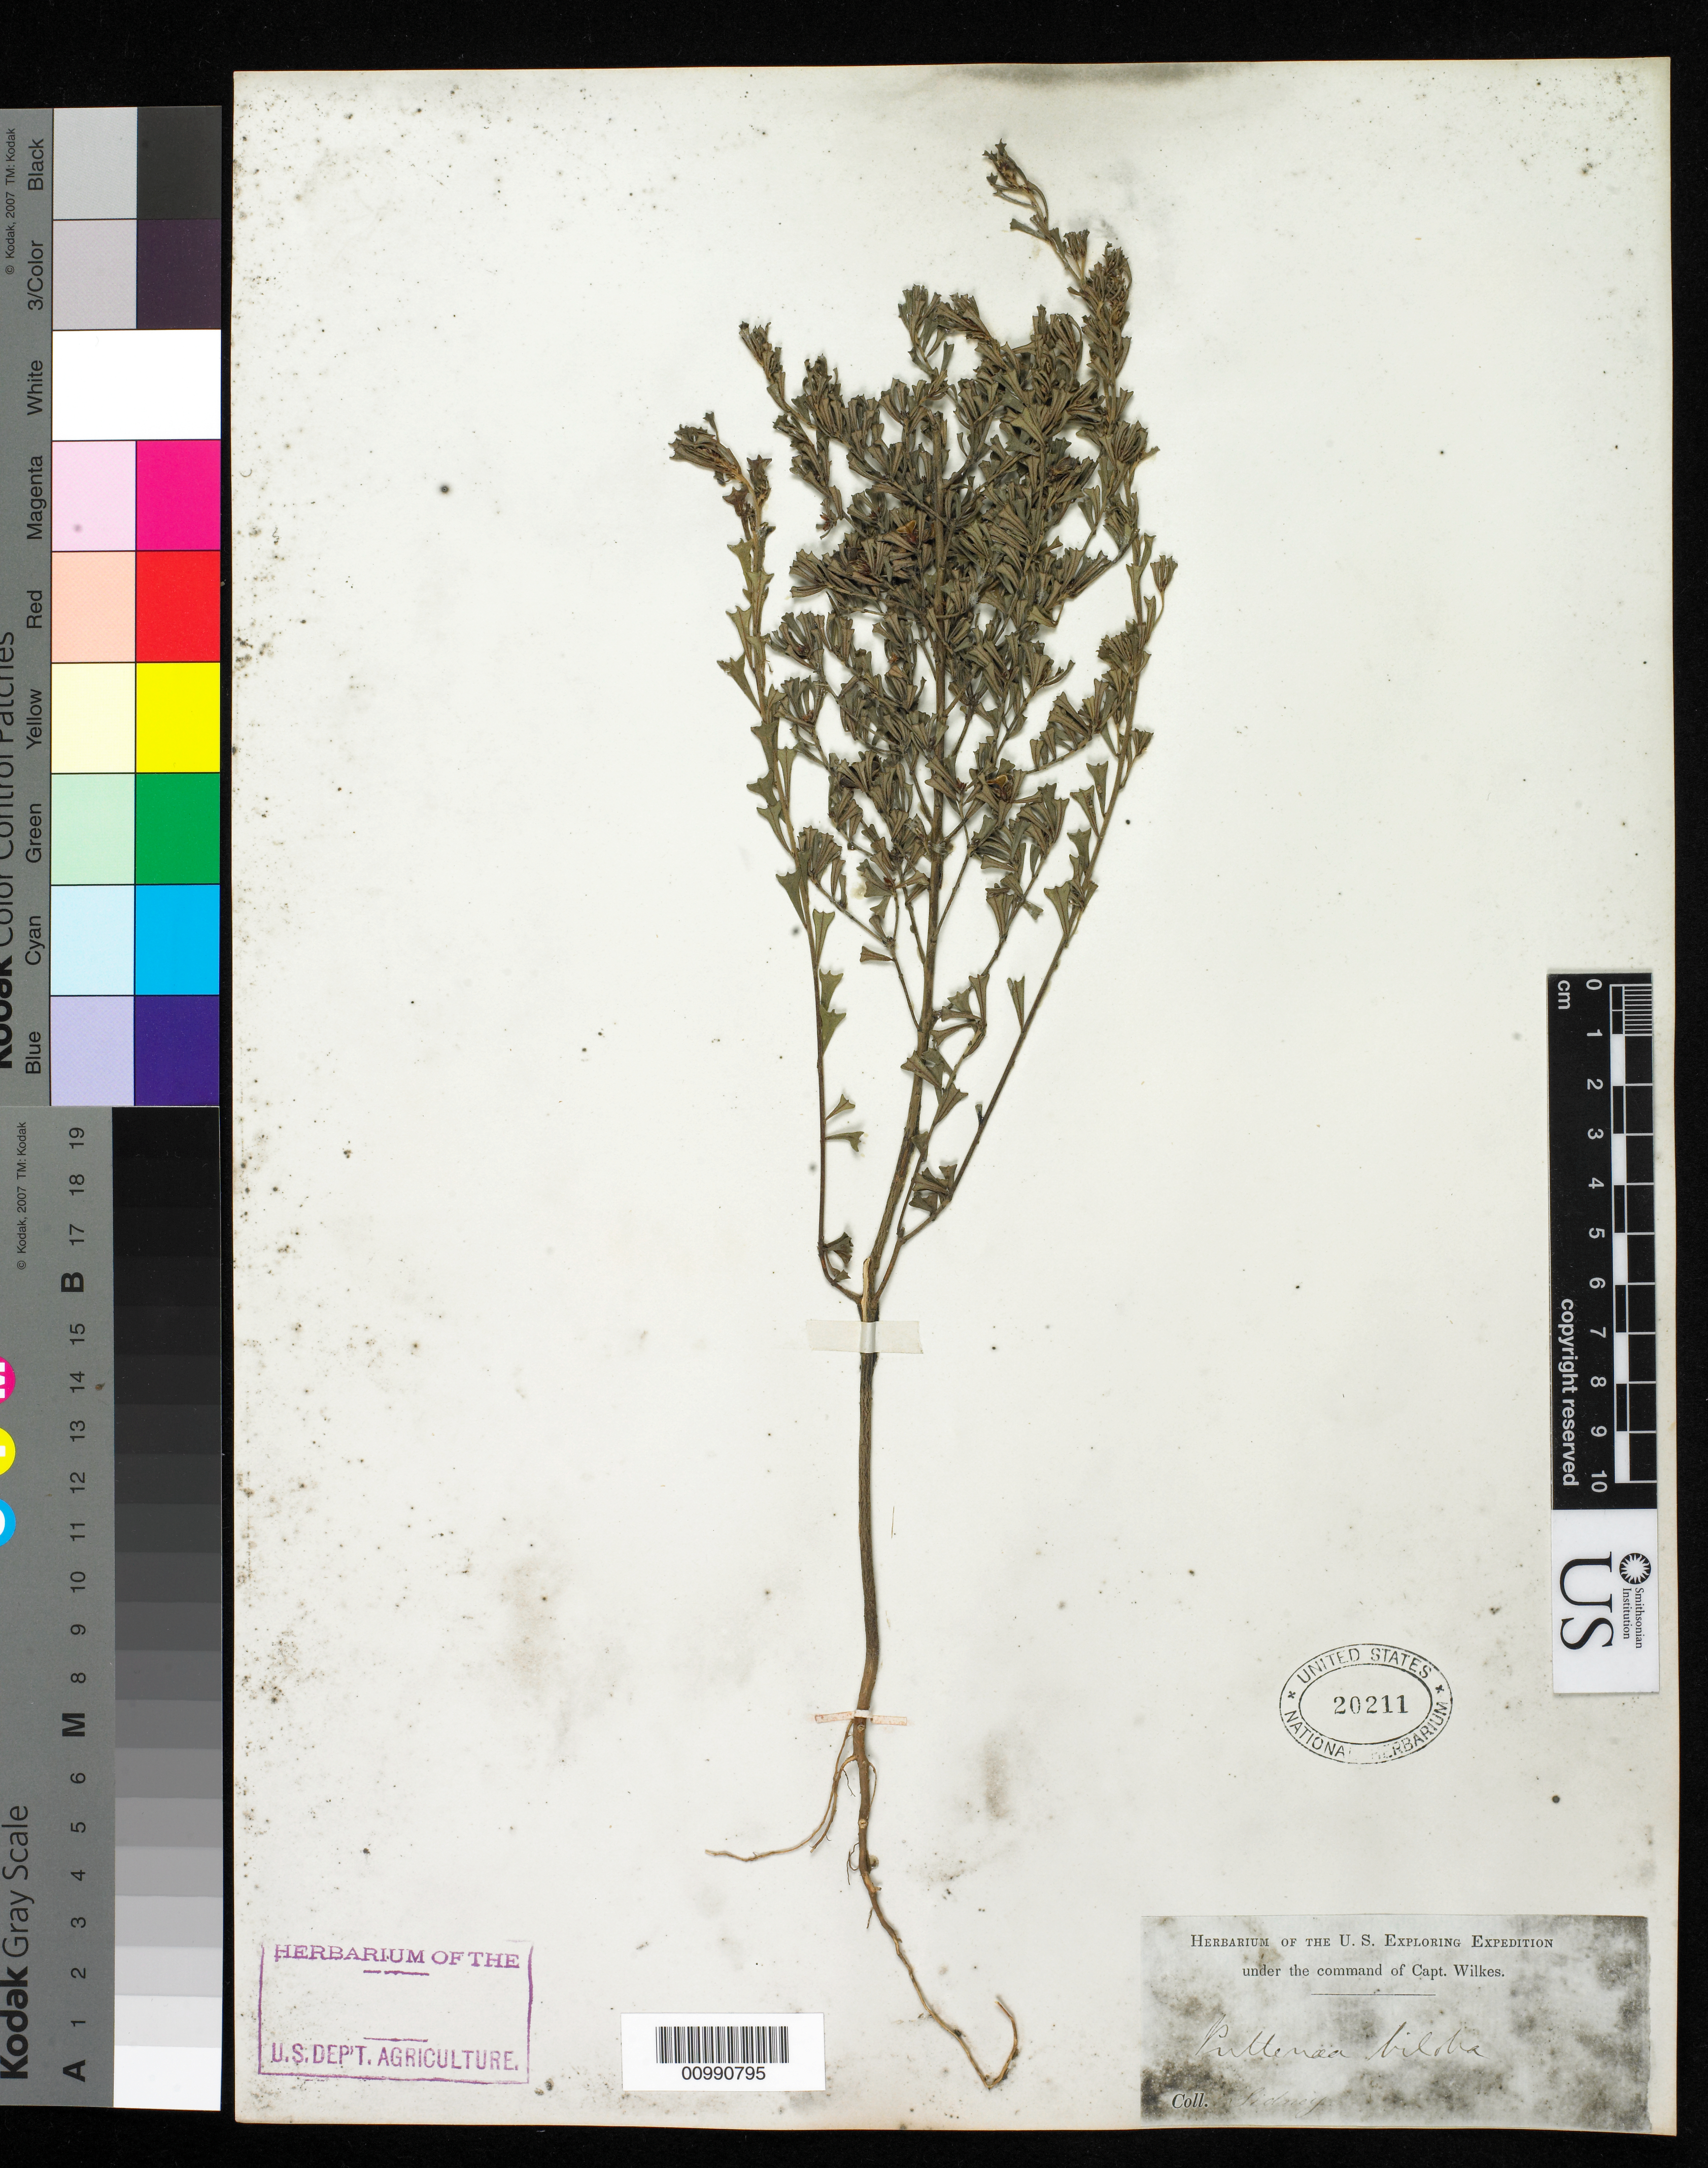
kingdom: Plantae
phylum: Tracheophyta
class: Magnoliopsida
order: Fabales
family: Fabaceae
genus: Pultenaea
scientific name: Pultenaea biloba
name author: R. Br.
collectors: Wilkes Explor. Exped.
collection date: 1838/1842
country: Australia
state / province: New South Wales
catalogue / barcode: US 20211